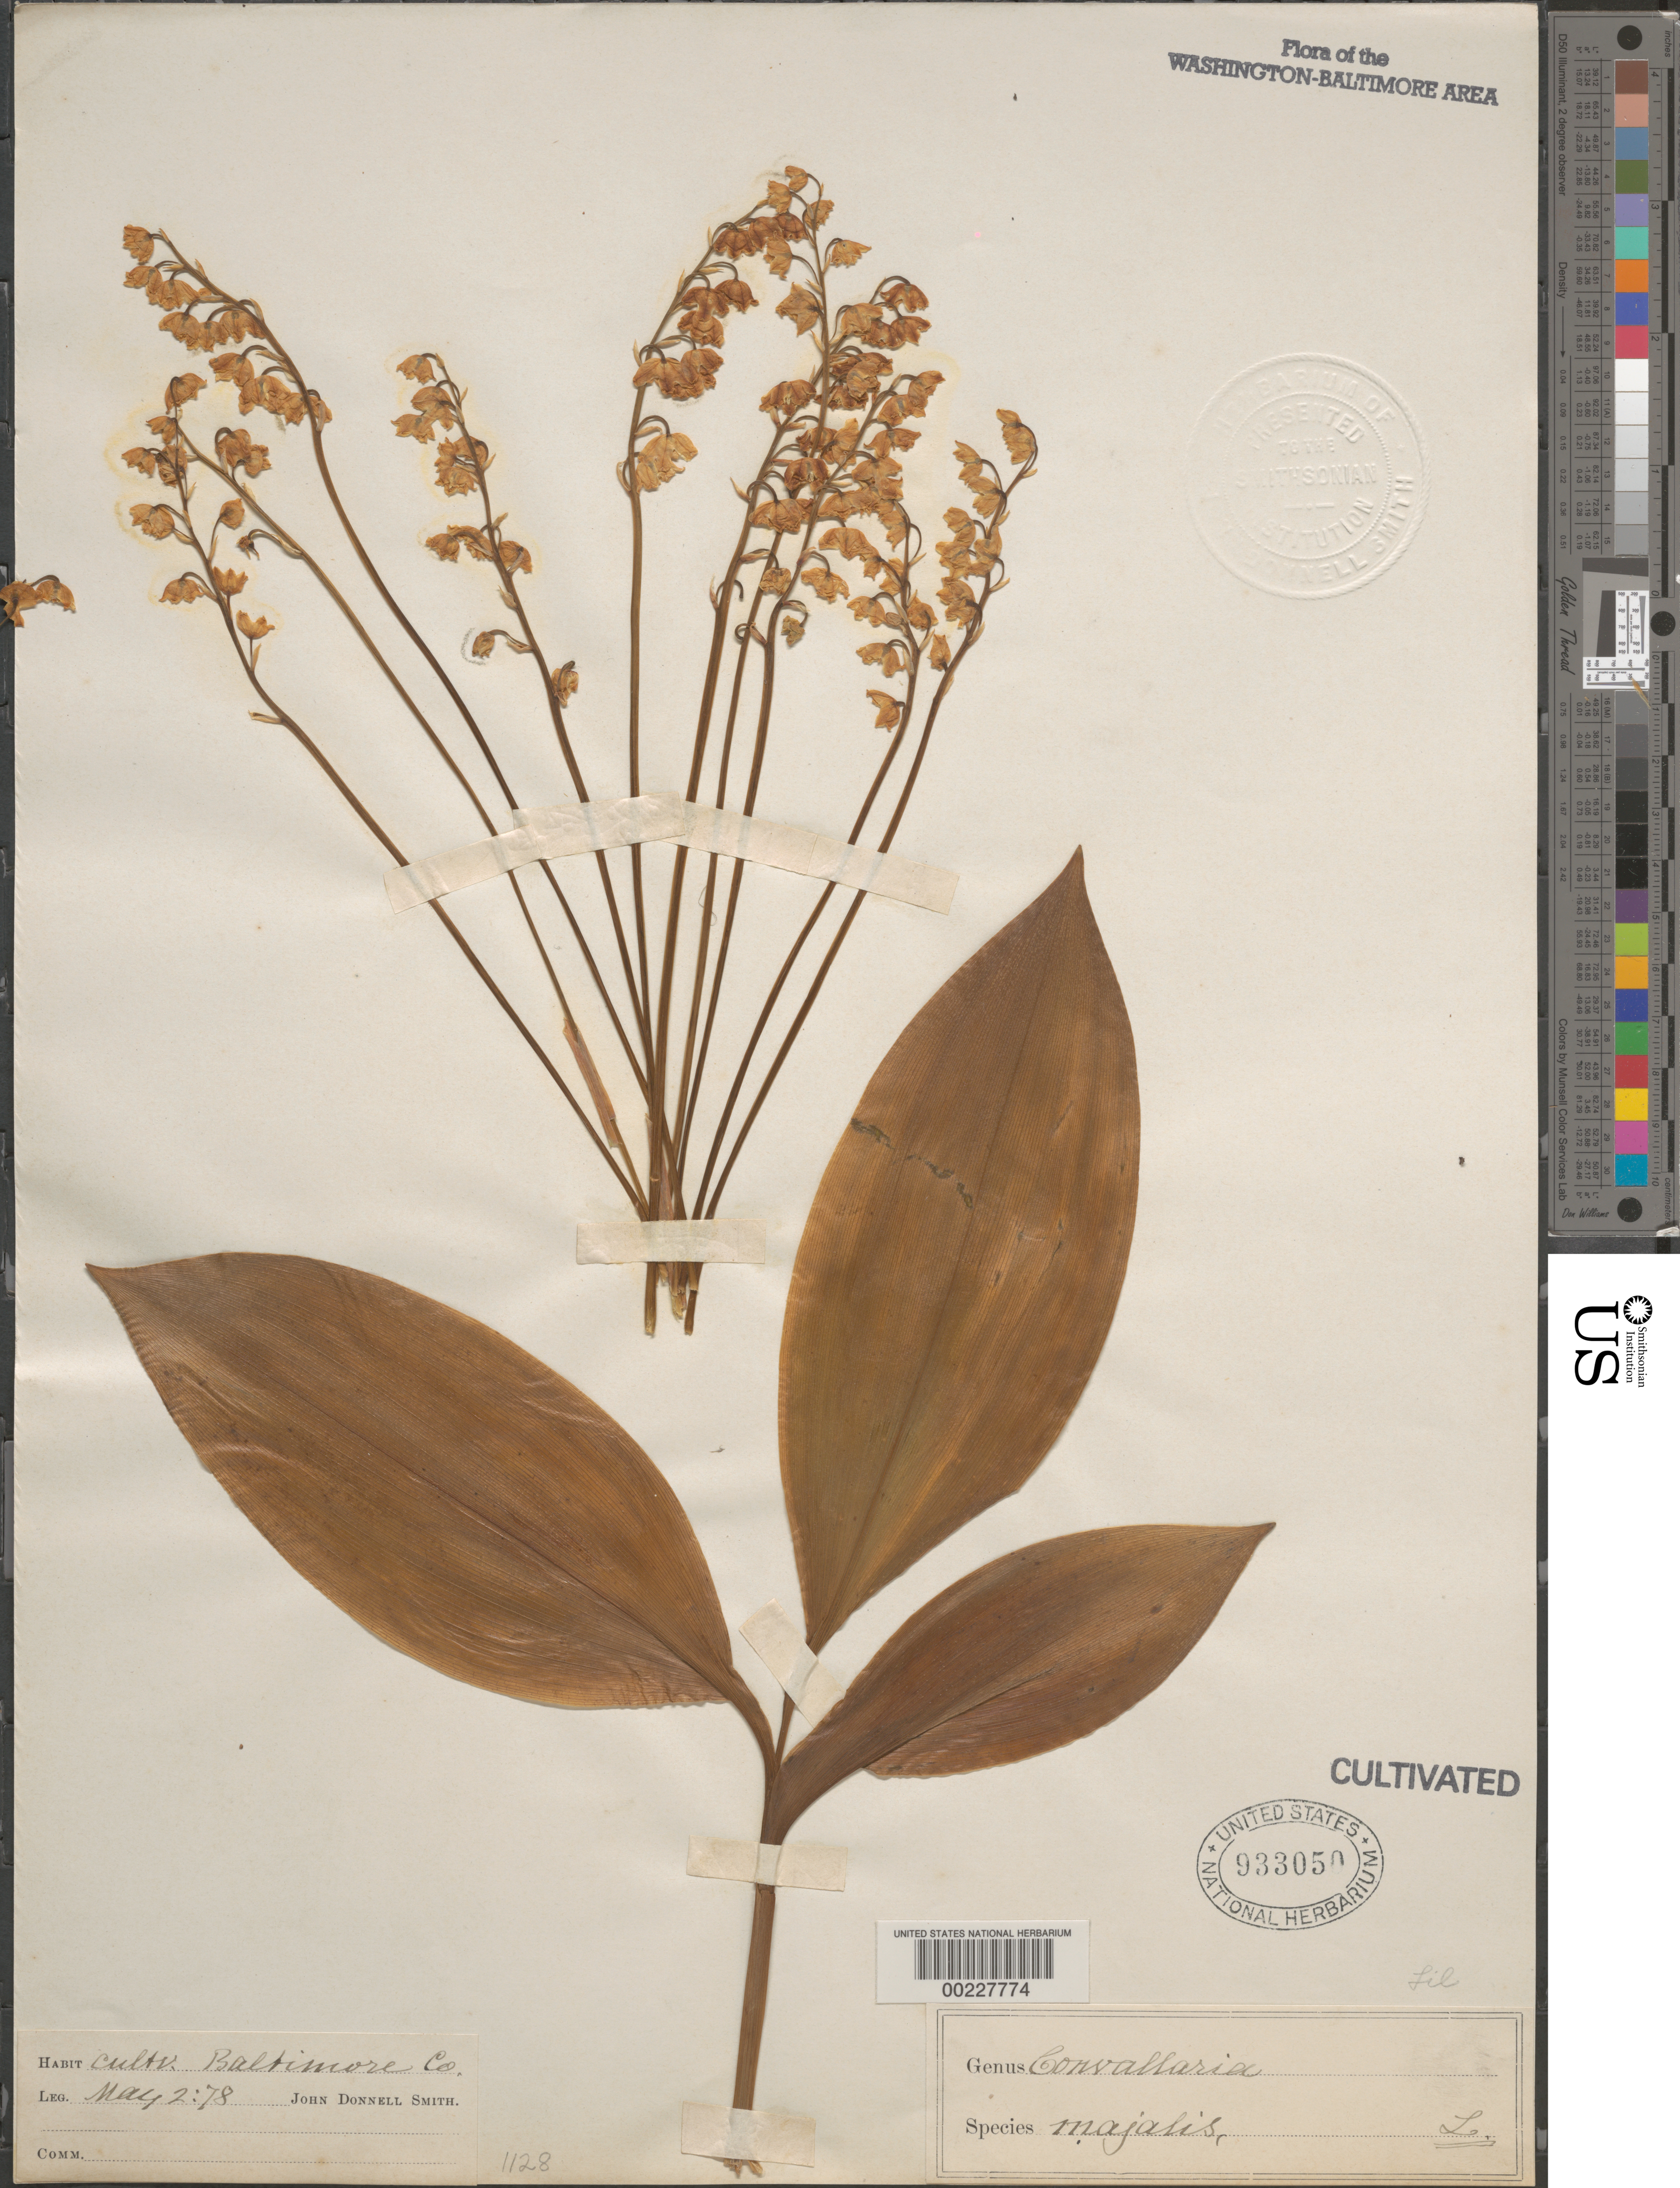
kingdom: Plantae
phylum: Tracheophyta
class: Liliopsida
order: Asparagales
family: Asparagaceae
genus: Convallaria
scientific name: Convallaria majalis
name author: L.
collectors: J. Donnell Smith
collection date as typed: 02 May 1878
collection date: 1878-05-02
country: United States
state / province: Maryland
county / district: Baltimore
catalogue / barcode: US 933050